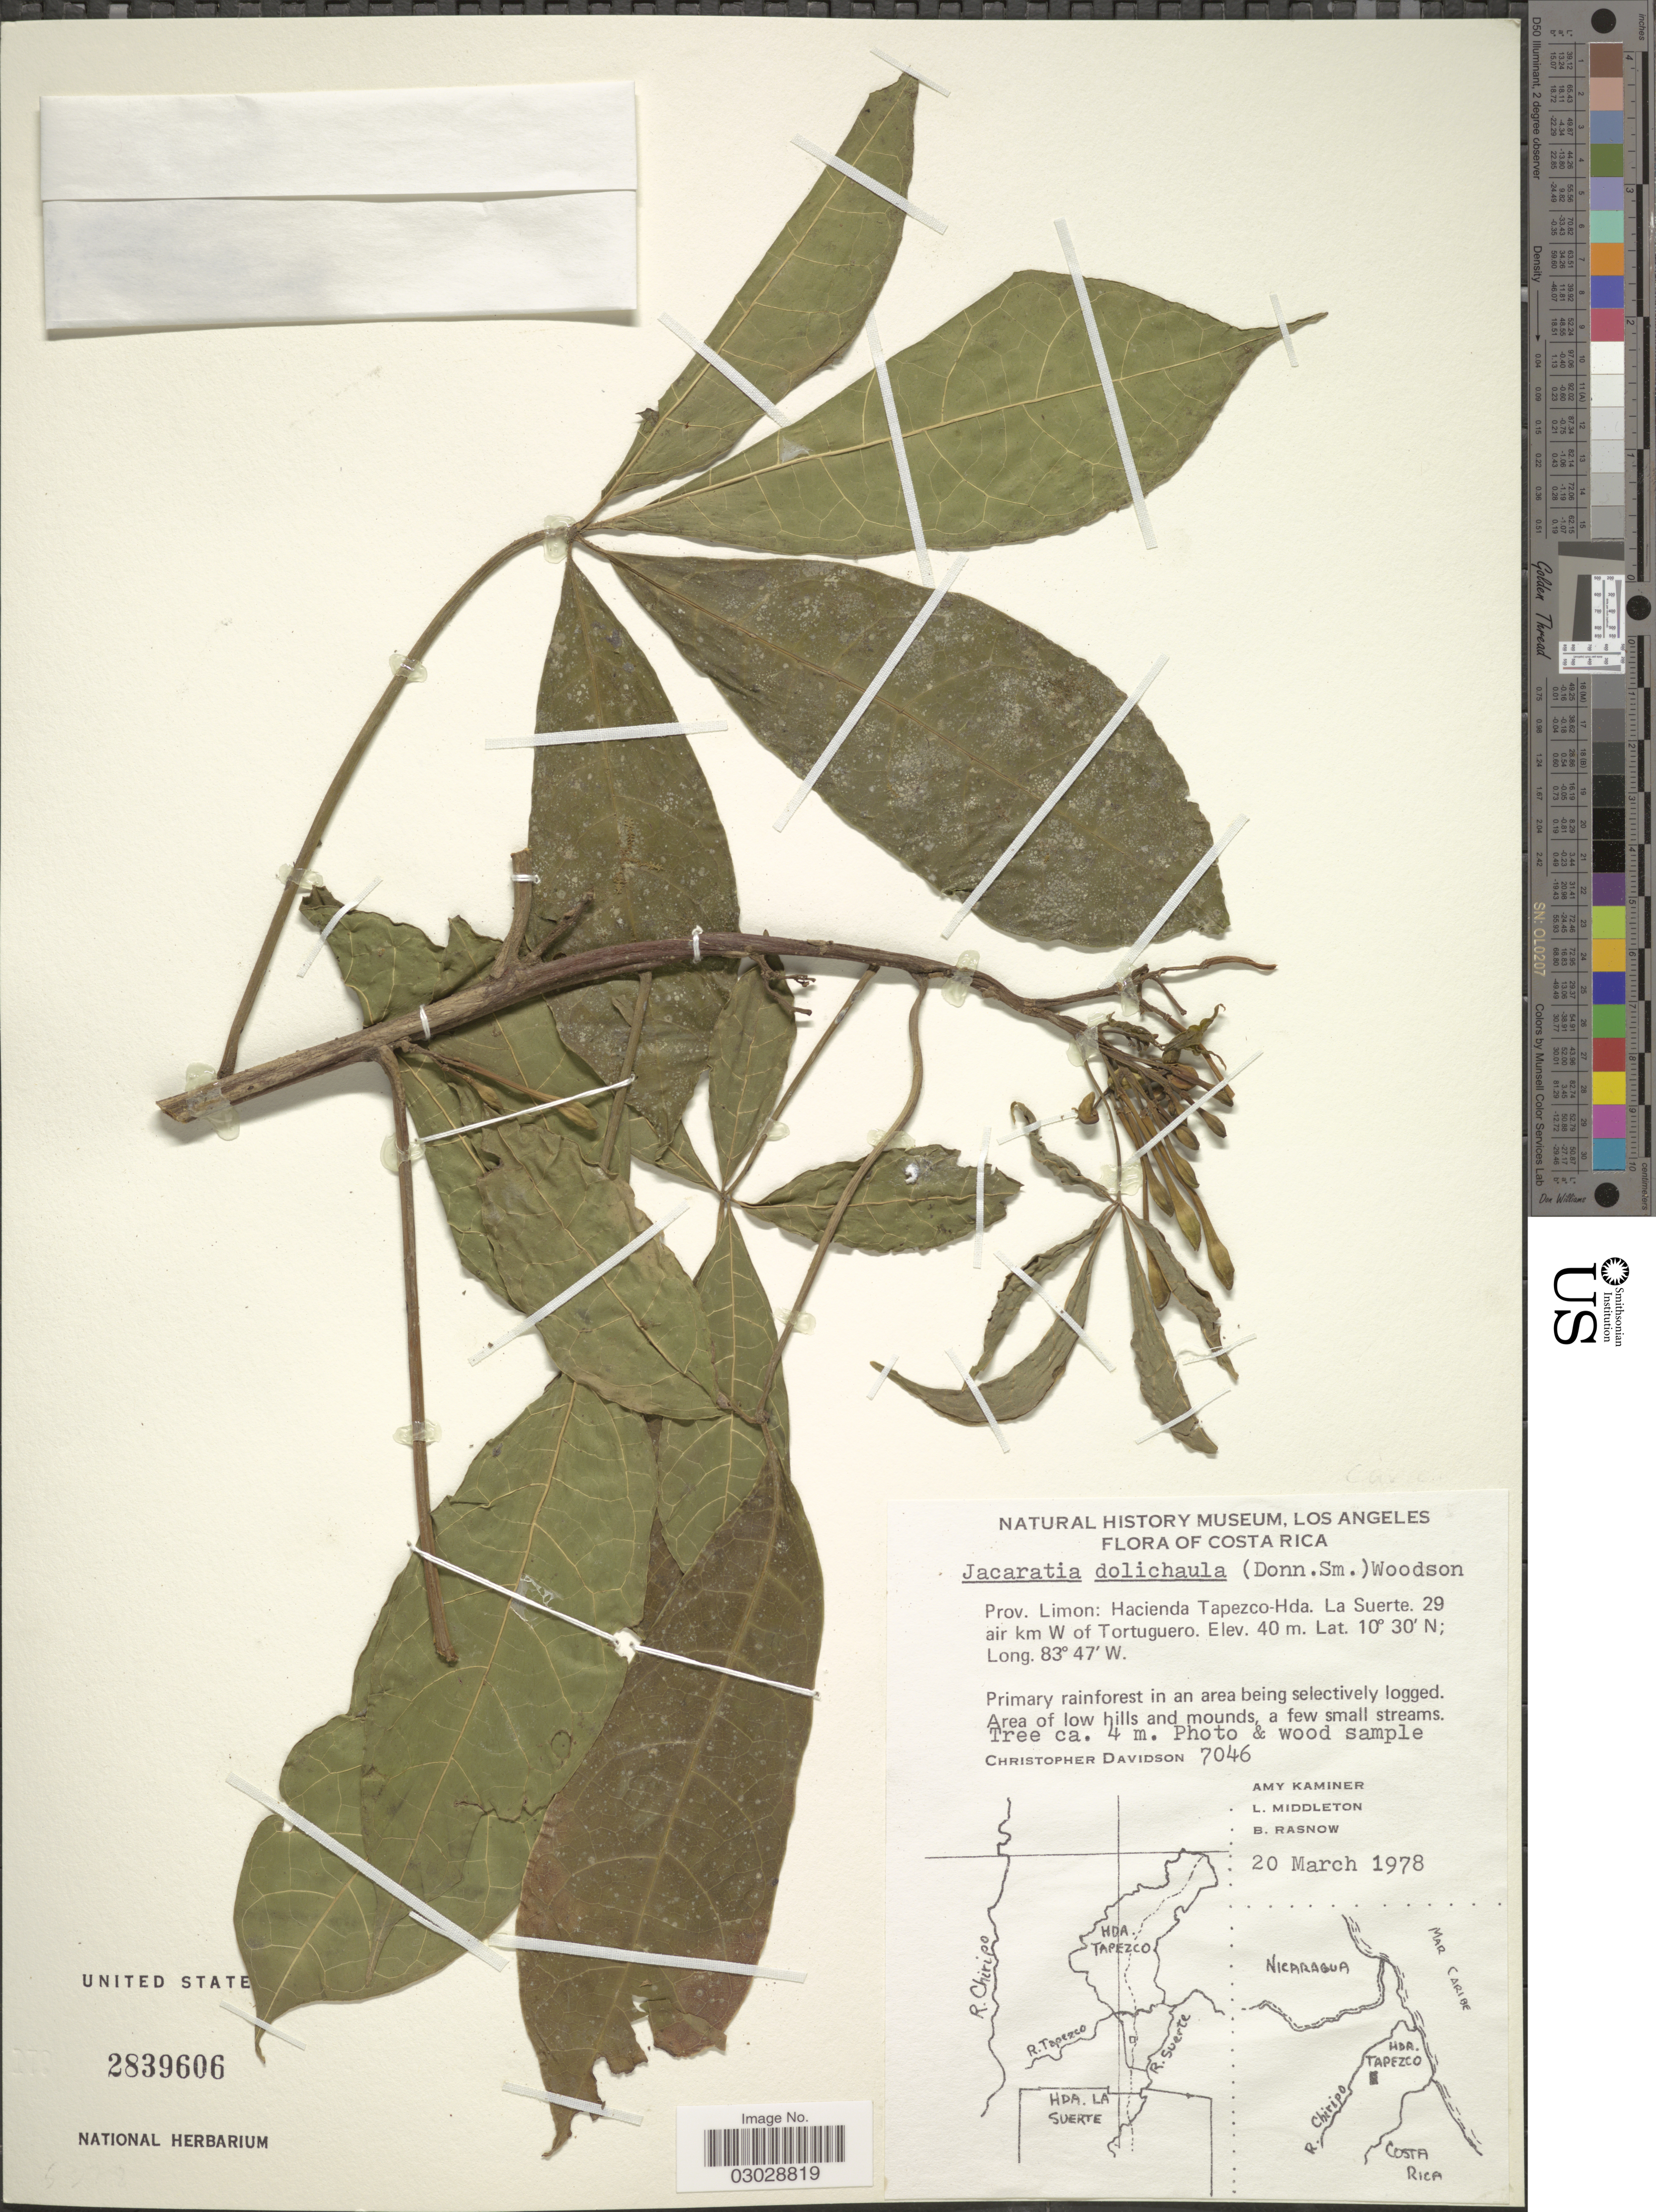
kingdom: Plantae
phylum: Tracheophyta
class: Magnoliopsida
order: Brassicales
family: Caricaceae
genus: Jacaratia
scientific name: Jacaratia dolichaula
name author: (Donn. Sm.) Woodson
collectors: C. Davidson, A. Kaminer, L. Middleton & B. Rasnow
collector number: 7046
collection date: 1978-03-20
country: Costa Rica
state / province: Limón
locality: Hacienda Tapezco-Hda. La Suerte. 29 air km W of Tortuguero.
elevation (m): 40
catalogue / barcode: US 2839606